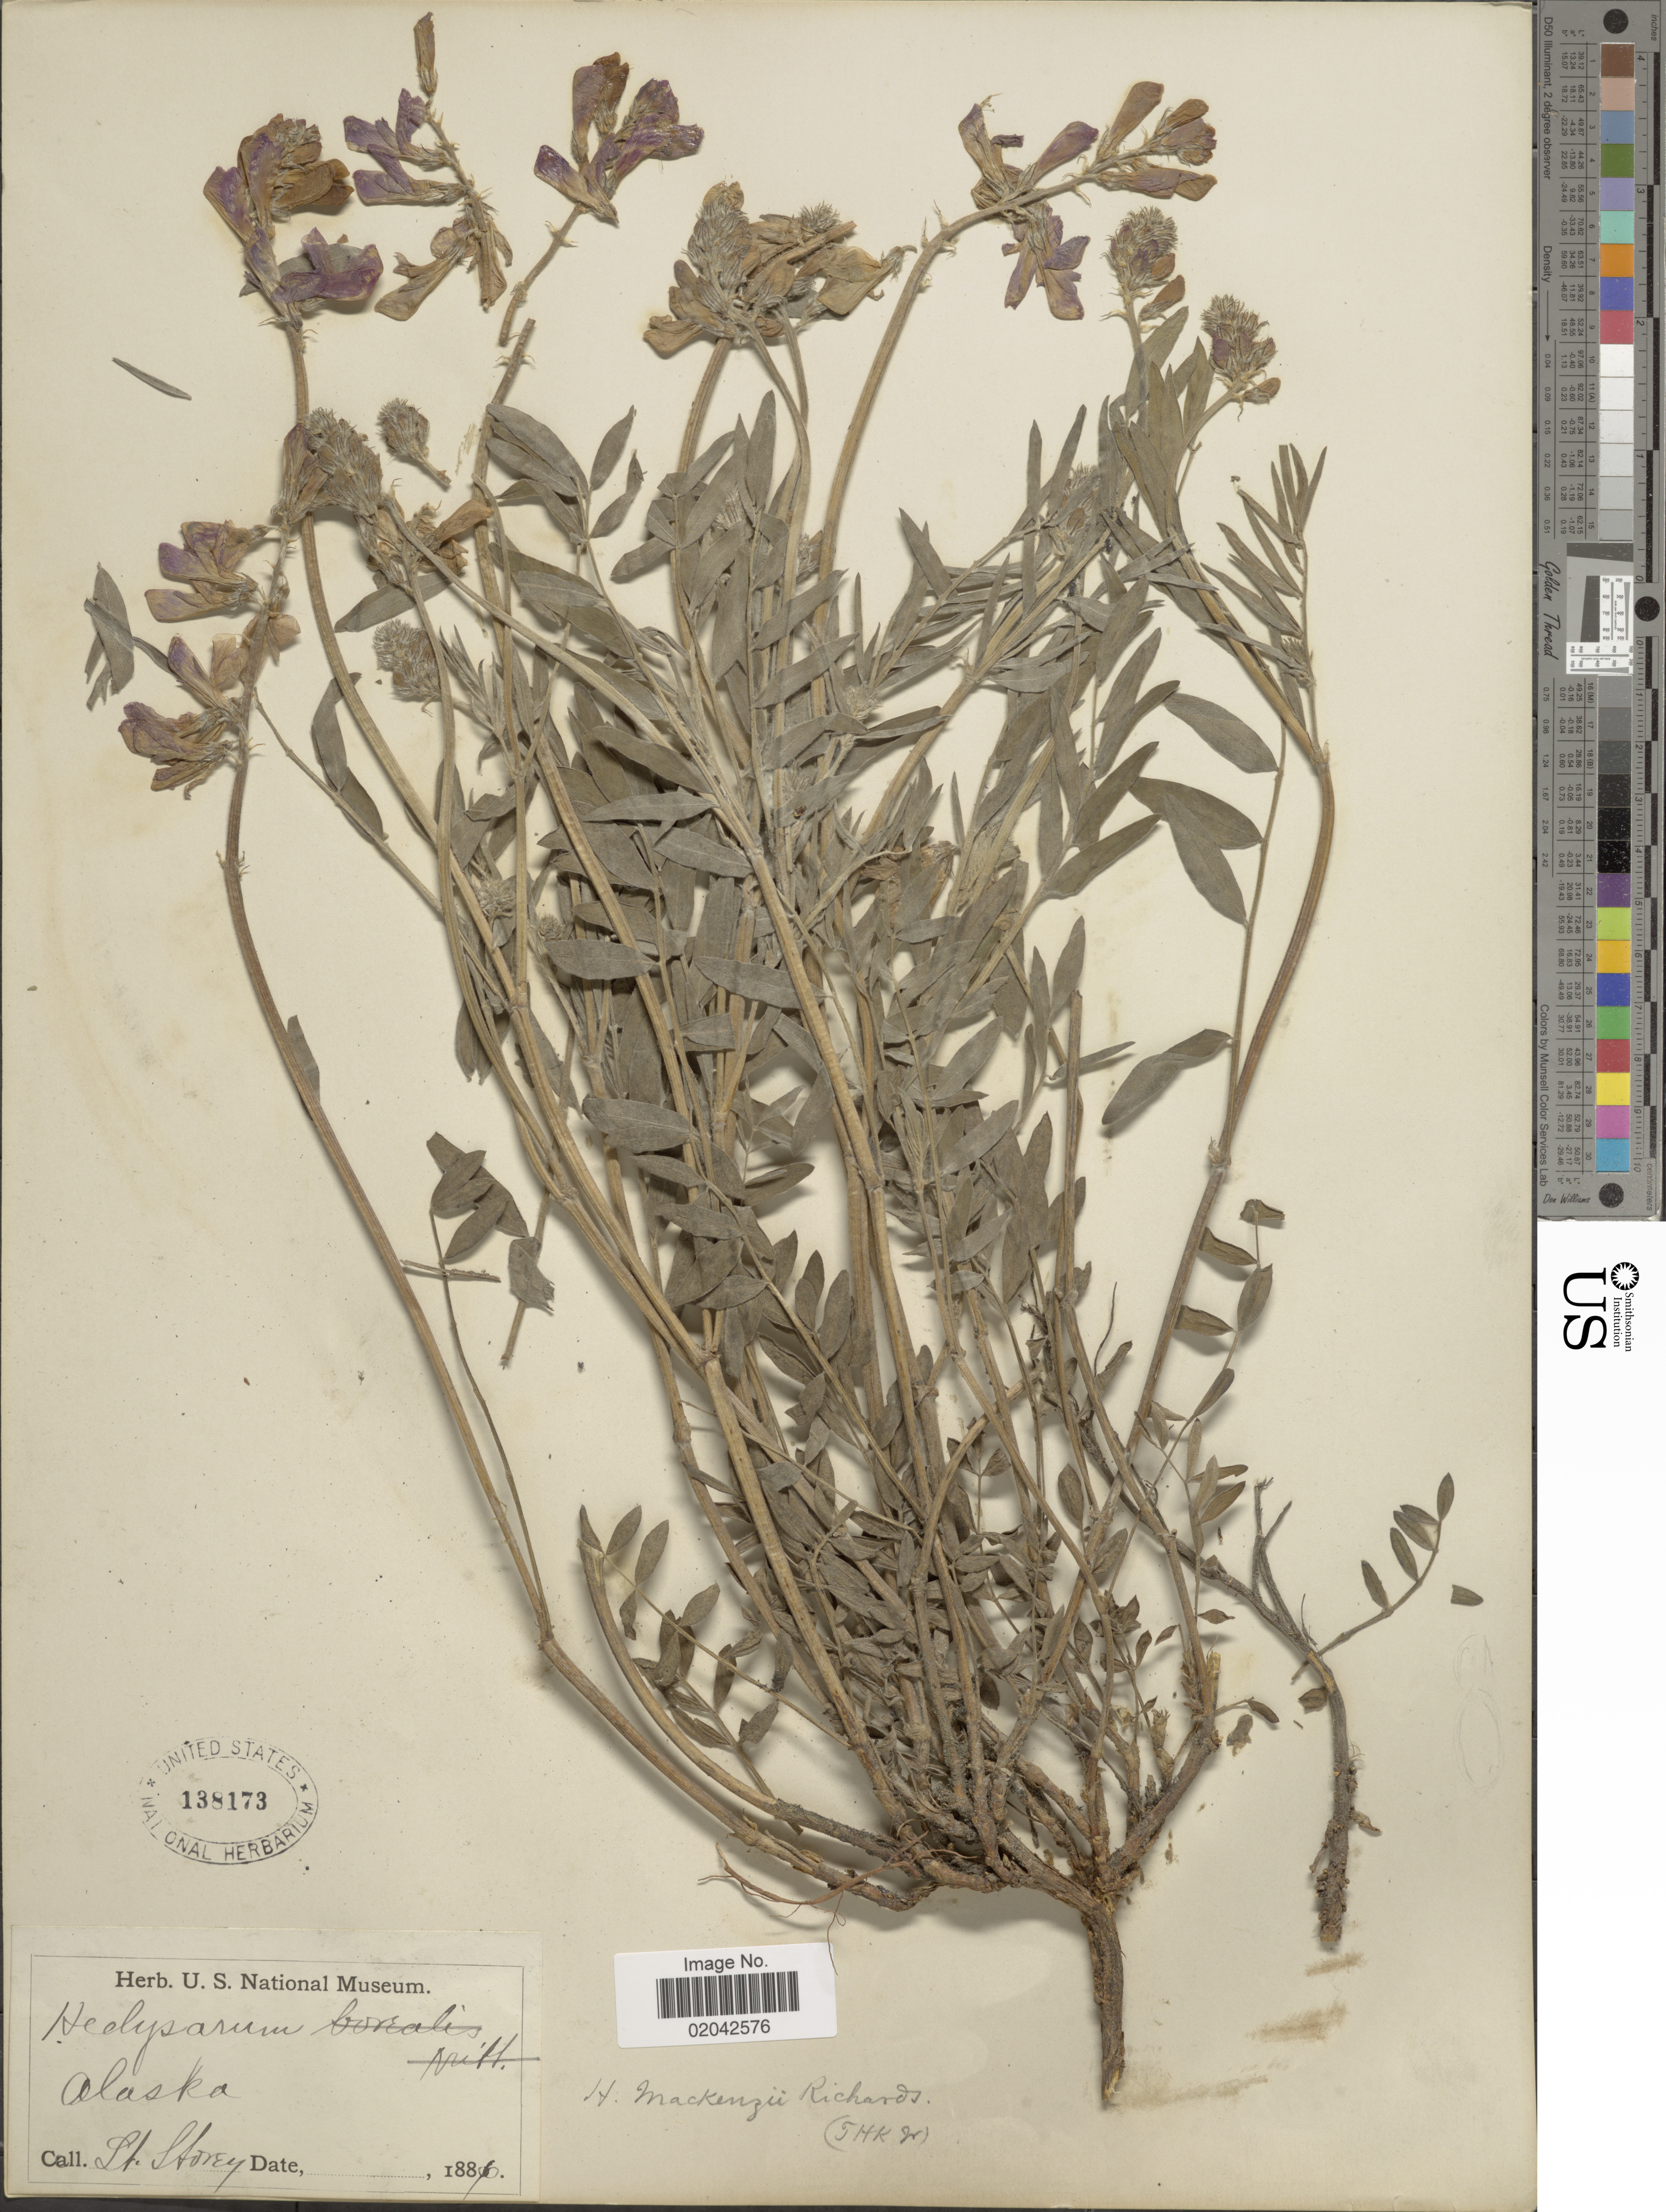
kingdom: Plantae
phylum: Tracheophyta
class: Magnoliopsida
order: Fabales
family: Fabaceae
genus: Hedysarum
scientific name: Hedysarum mackenziei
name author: Richardson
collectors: -. Storey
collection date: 1881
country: United States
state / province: Alaska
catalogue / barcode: US 138173